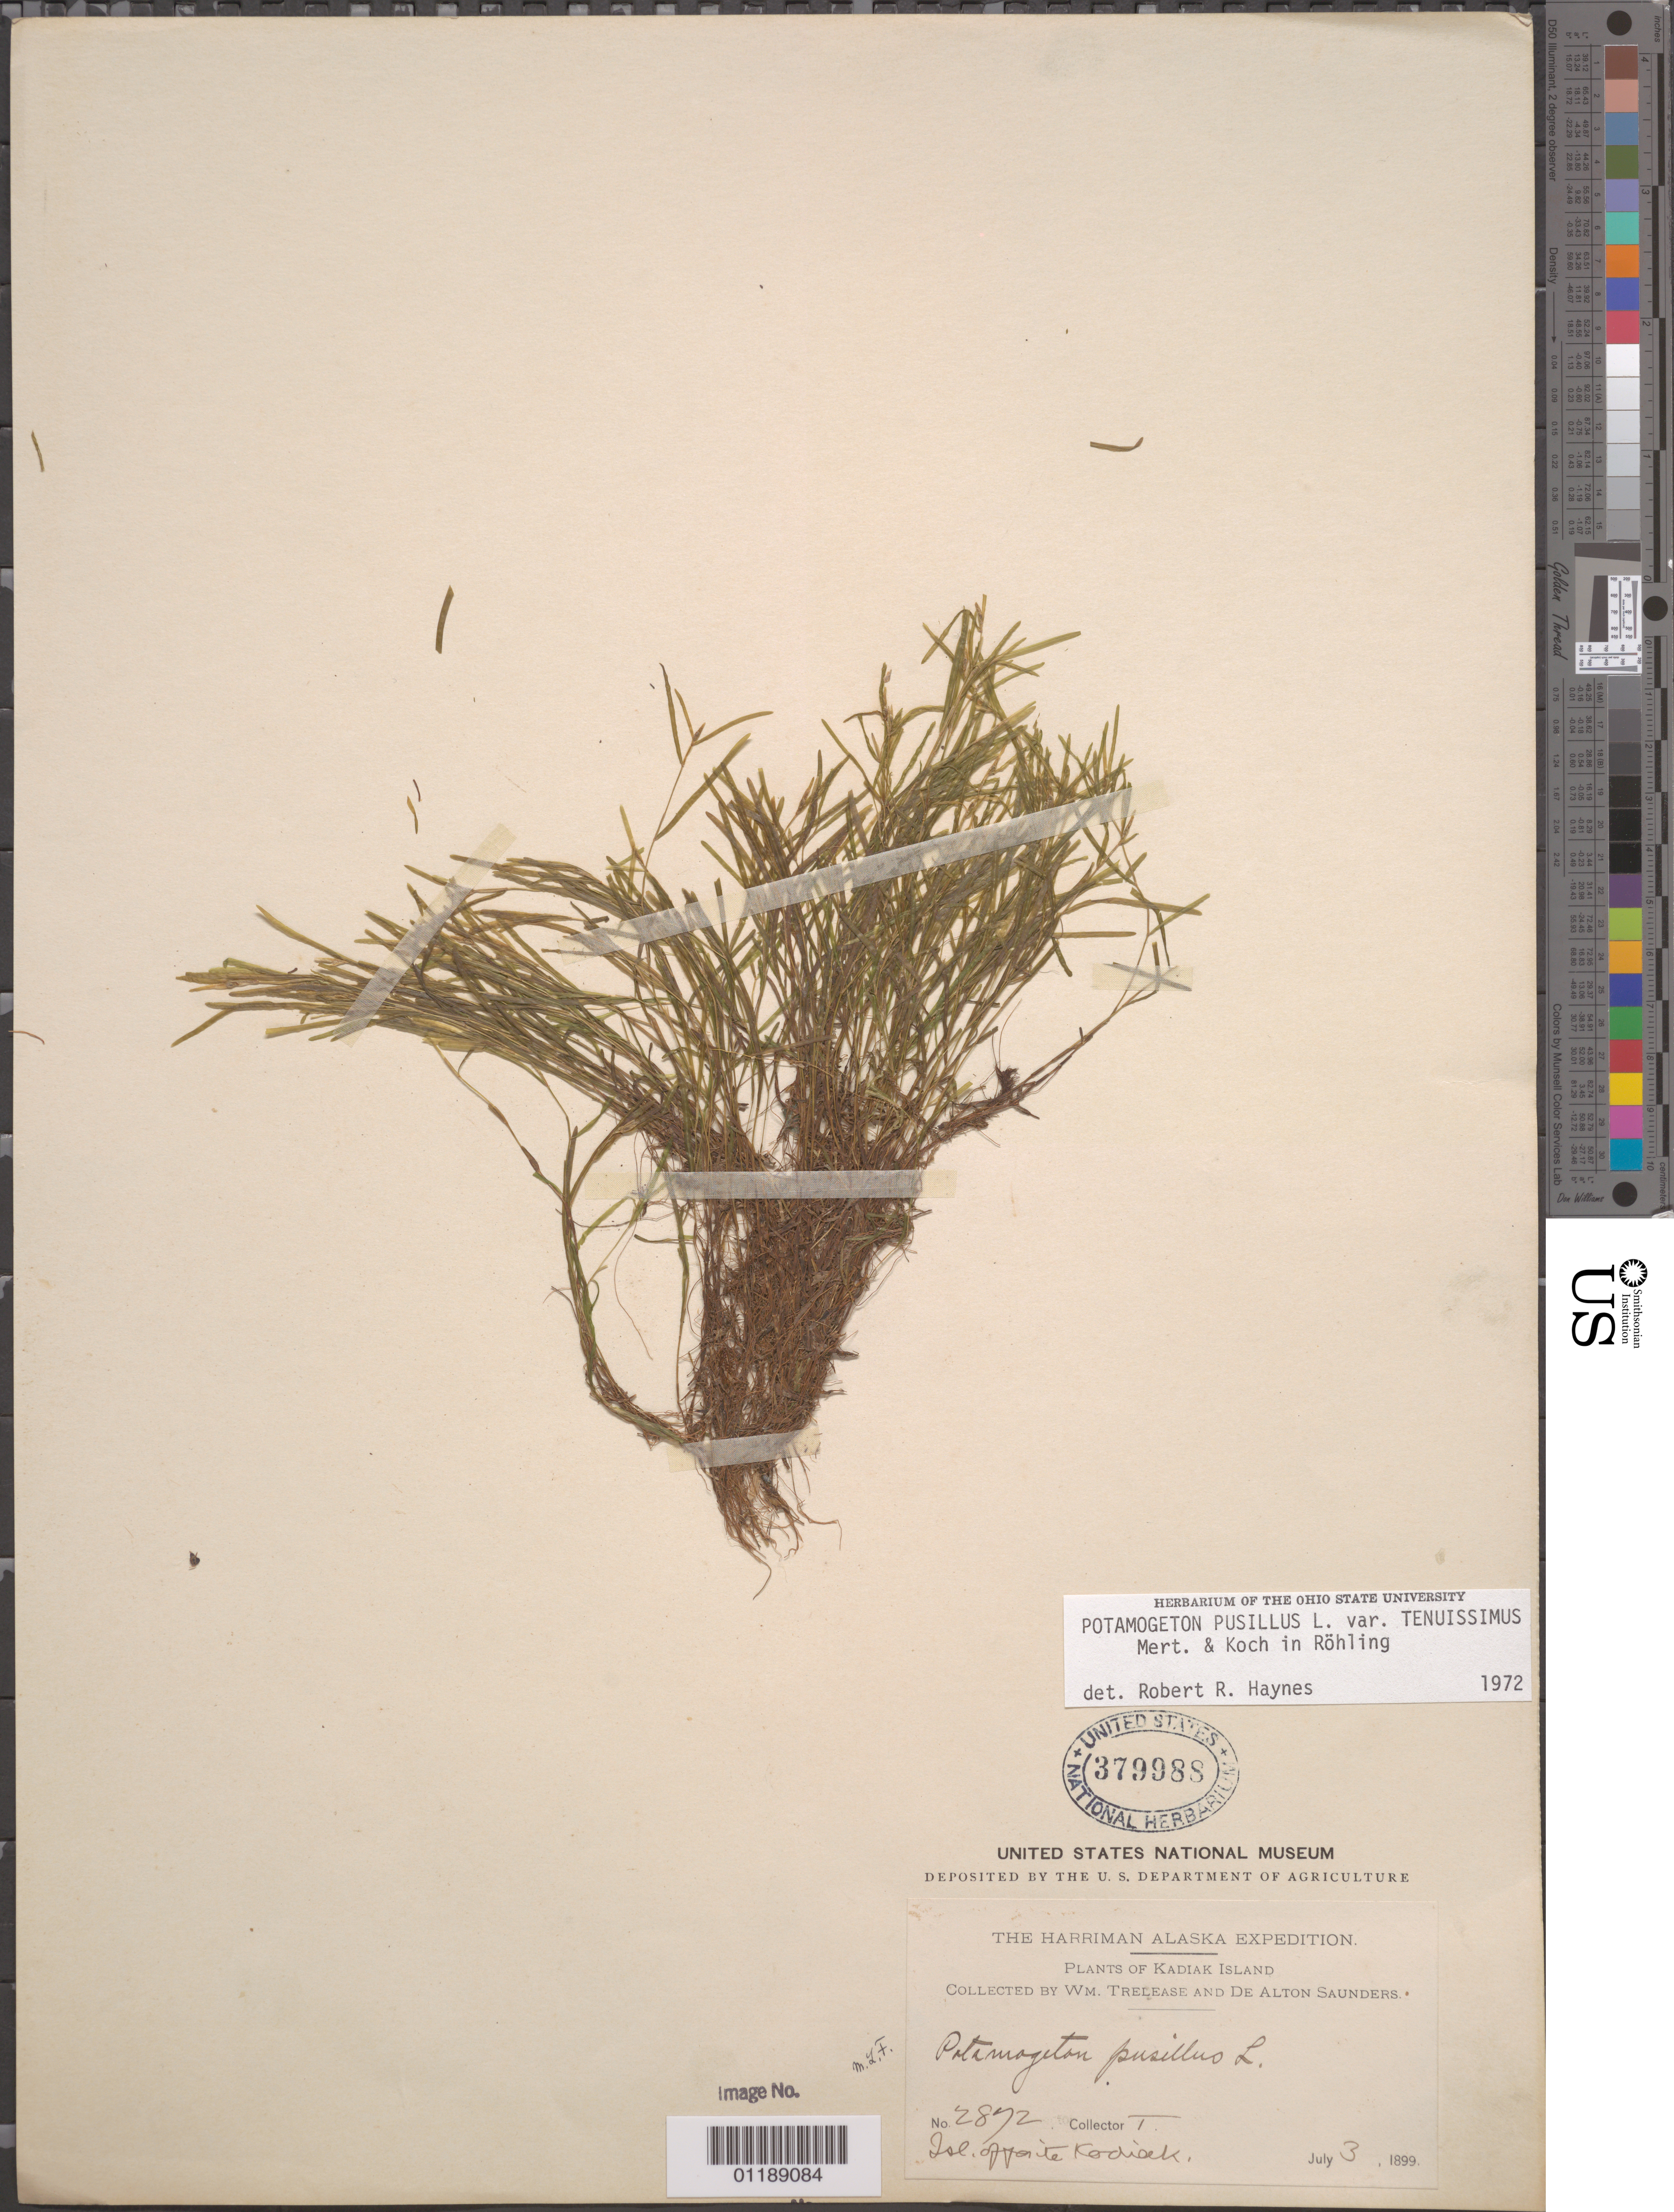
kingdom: Plantae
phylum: Tracheophyta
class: Liliopsida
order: Alismatales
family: Potamogetonaceae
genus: Potamogeton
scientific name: Potamogeton pusillus subsp. tenuissimus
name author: Mert. & W.D.J. Koch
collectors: W. Trelease & D. Saunders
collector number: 2872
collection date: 1899-07-03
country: United States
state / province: Alaska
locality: Island opposite Kadiak.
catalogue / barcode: US 379988